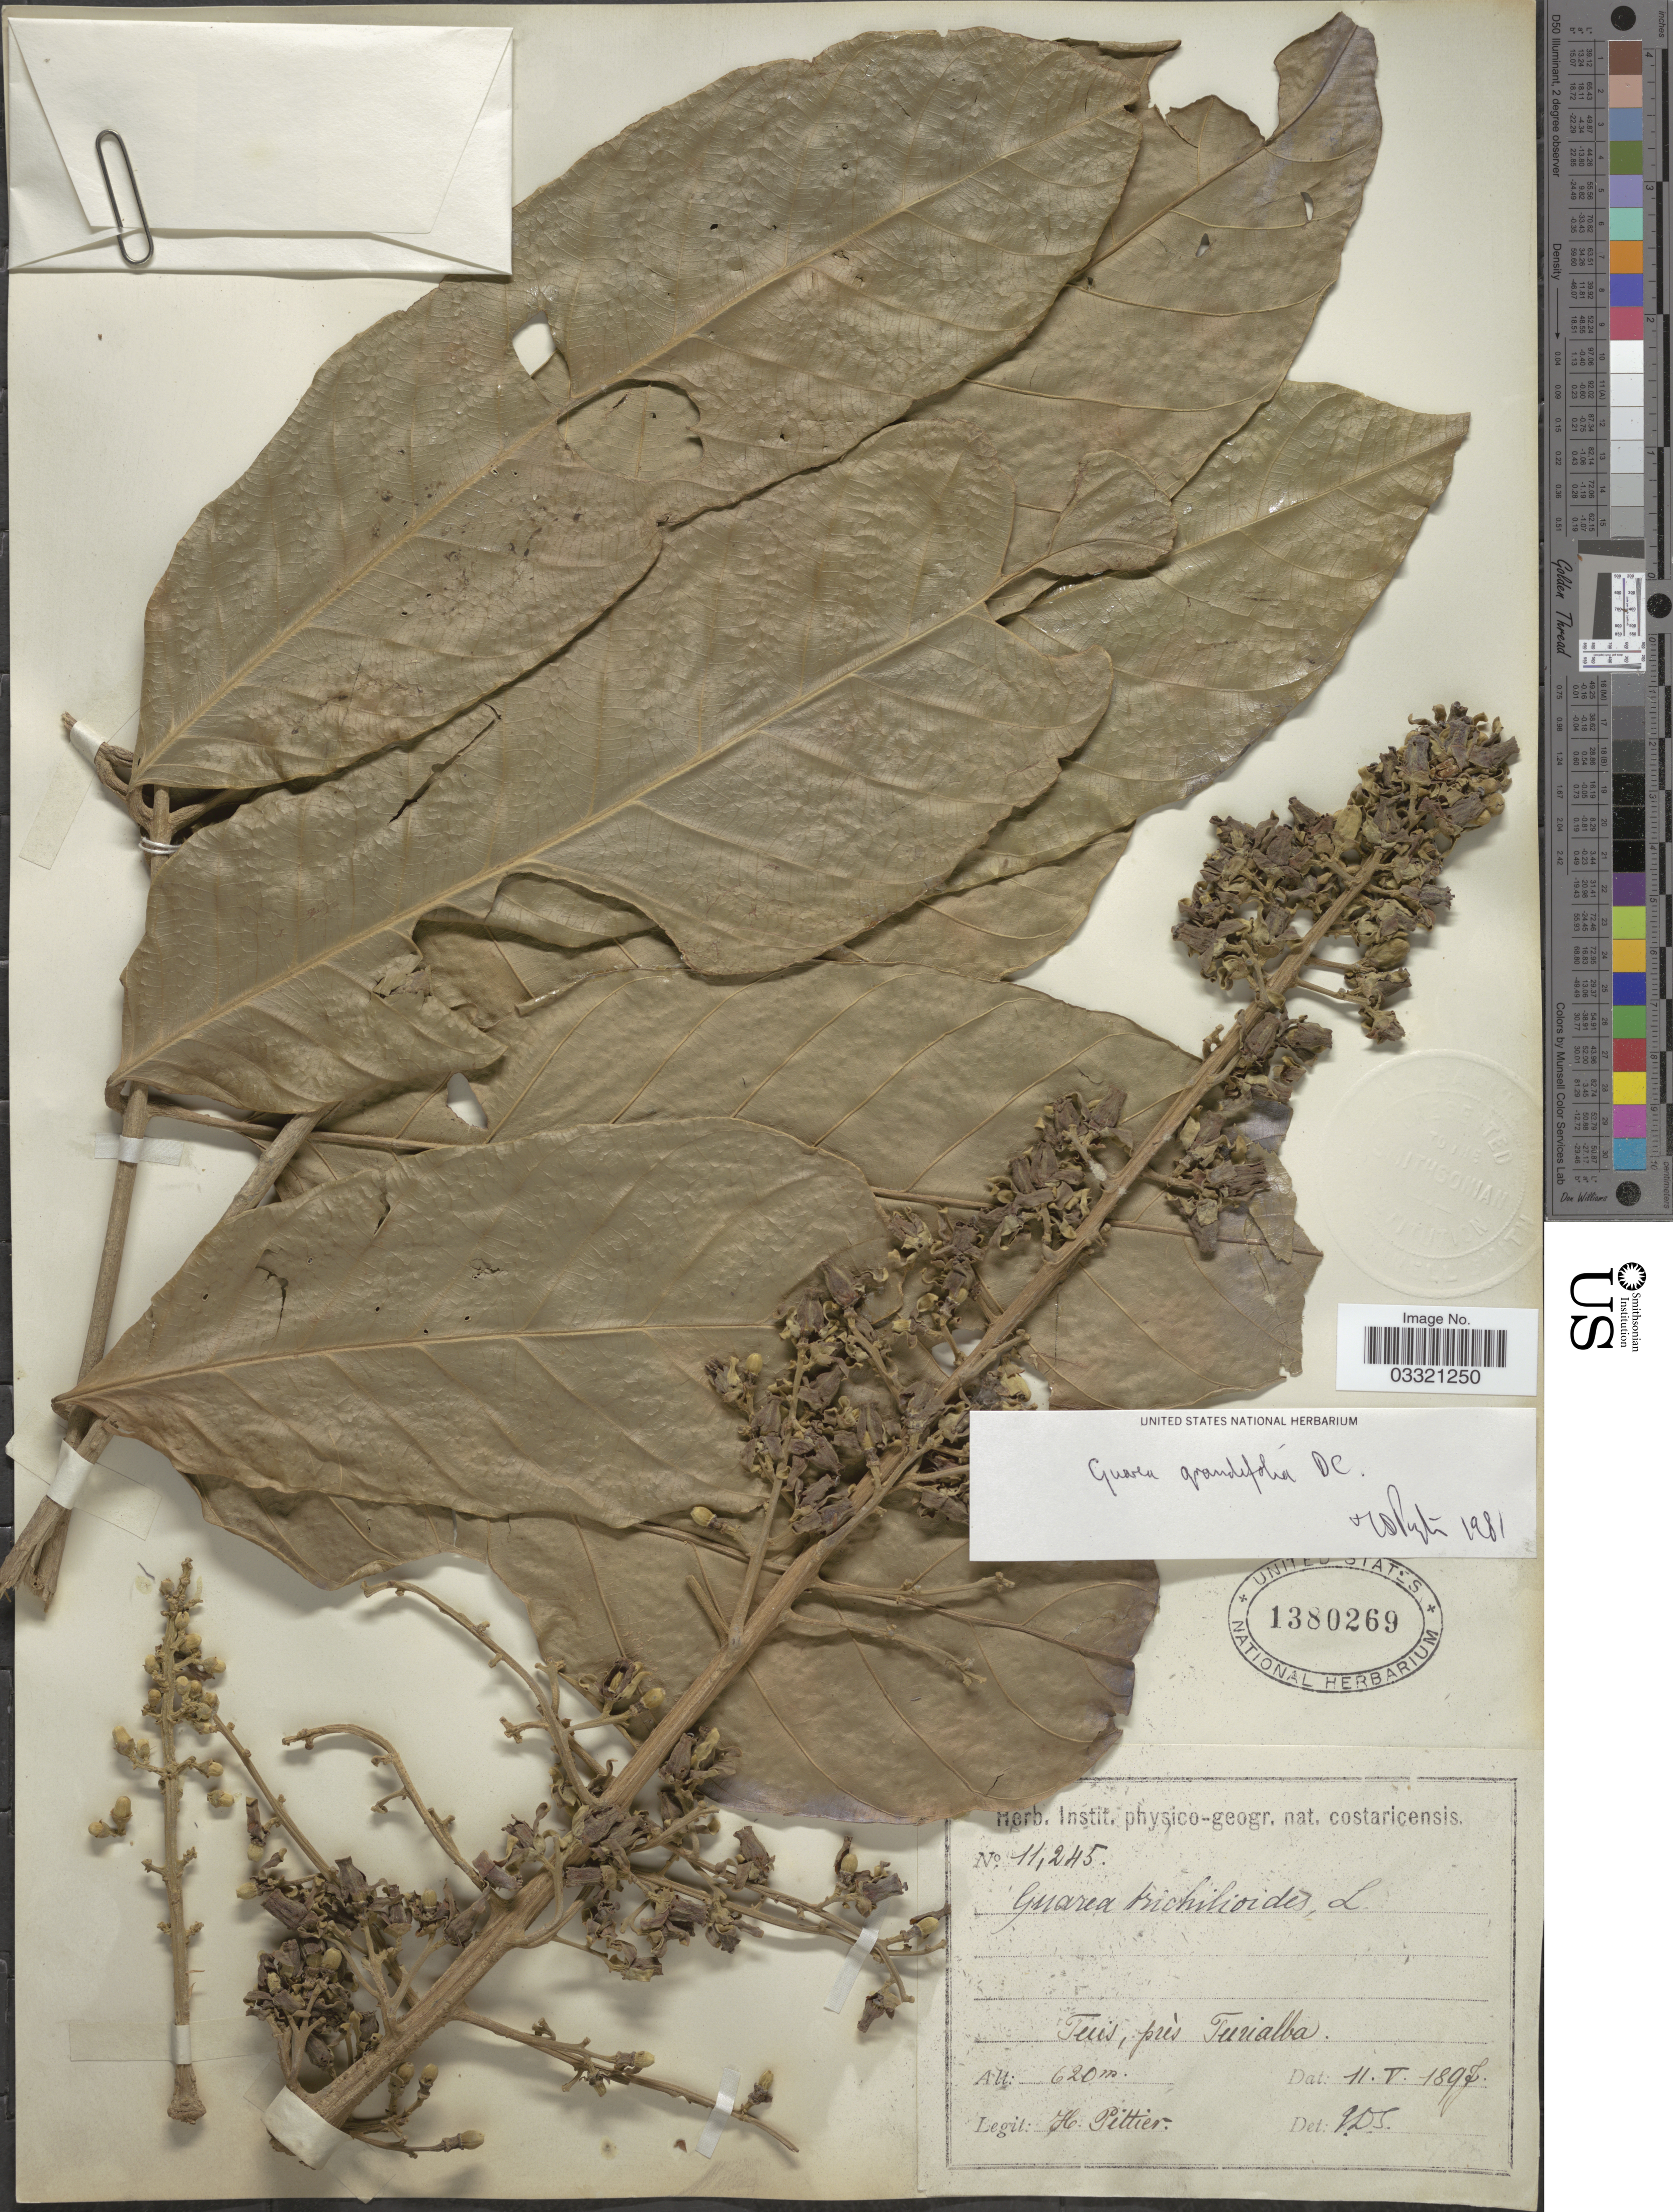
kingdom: Plantae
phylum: Tracheophyta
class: Magnoliopsida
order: Sapindales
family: Meliaceae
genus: Guarea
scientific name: Guarea grandifolia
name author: DC.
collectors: H. F. Pittier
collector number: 11245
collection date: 1897-05-11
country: Costa Rica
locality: Tuis, près Turialba.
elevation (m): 620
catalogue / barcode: US 1380269